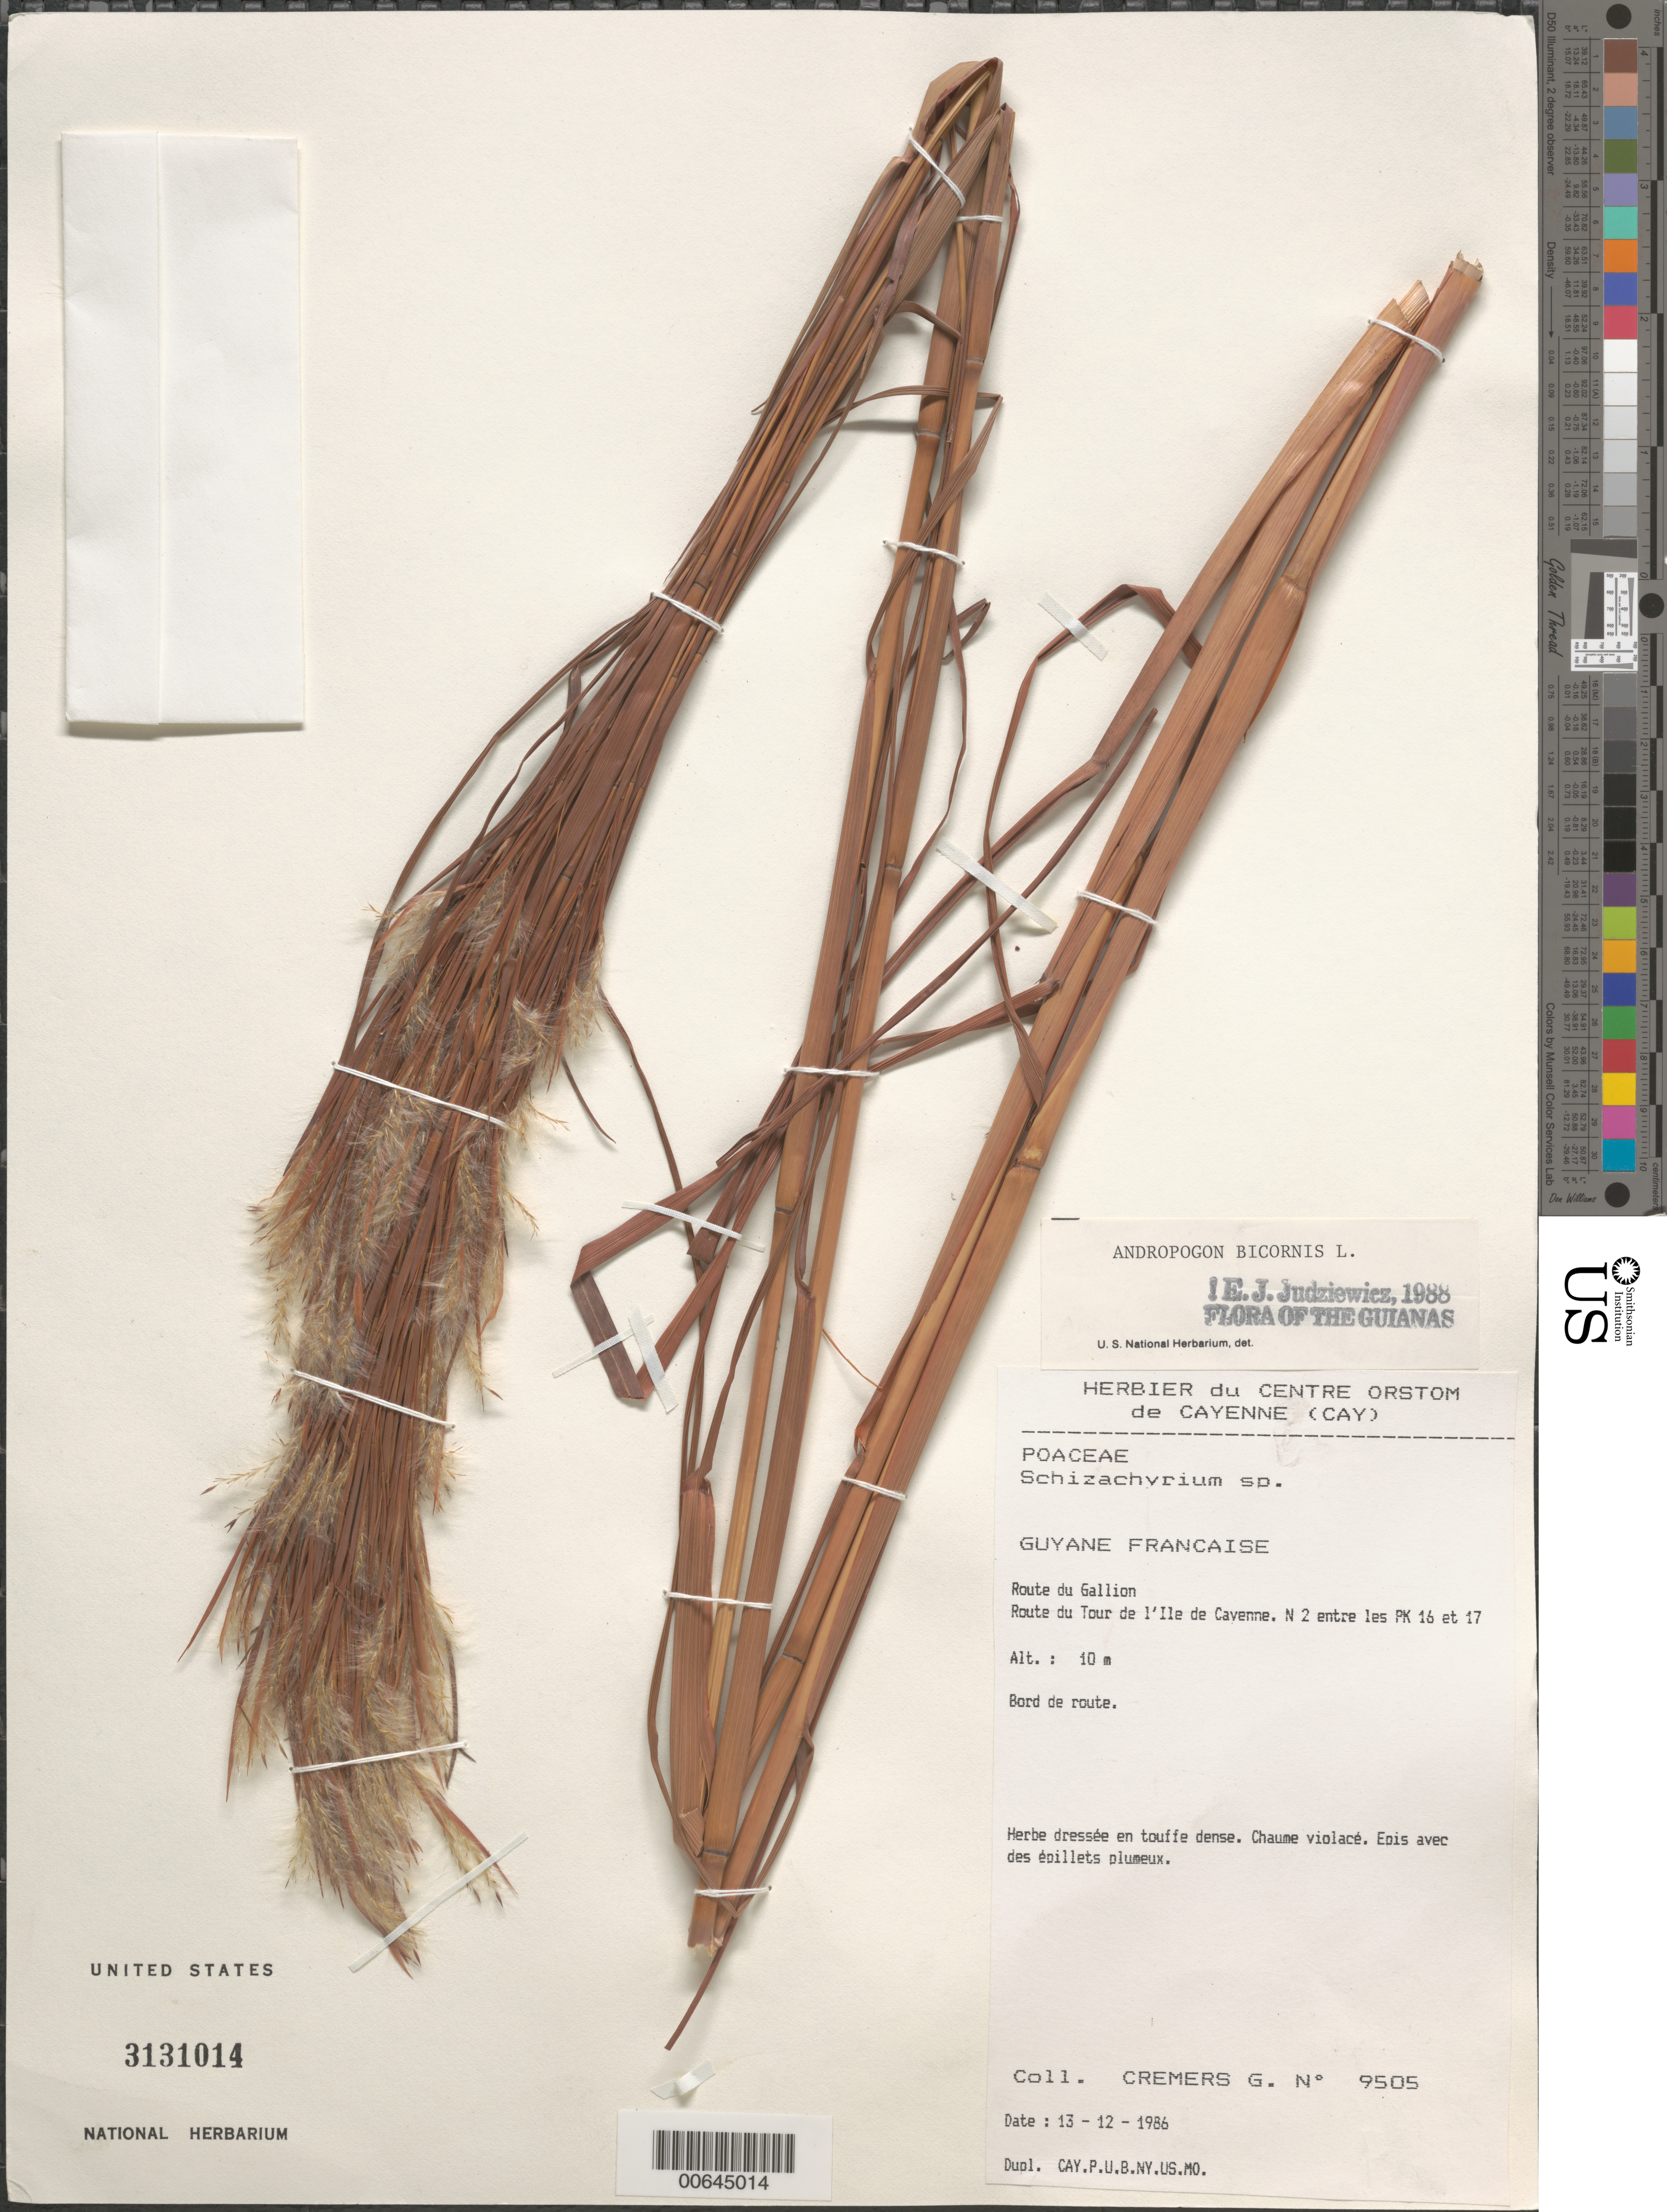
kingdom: Plantae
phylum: Tracheophyta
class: Liliopsida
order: Poales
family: Poaceae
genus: Andropogon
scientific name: Andropogon bicornis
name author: L.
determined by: Judziewicz, E. J.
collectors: G. Cremers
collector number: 9505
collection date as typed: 13-Dec-86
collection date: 1986-12-13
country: French Guiana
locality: Ile de Cayenne, route du Gallion, N2 entre PK 16-17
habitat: Roadside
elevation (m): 10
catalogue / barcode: US 3131014